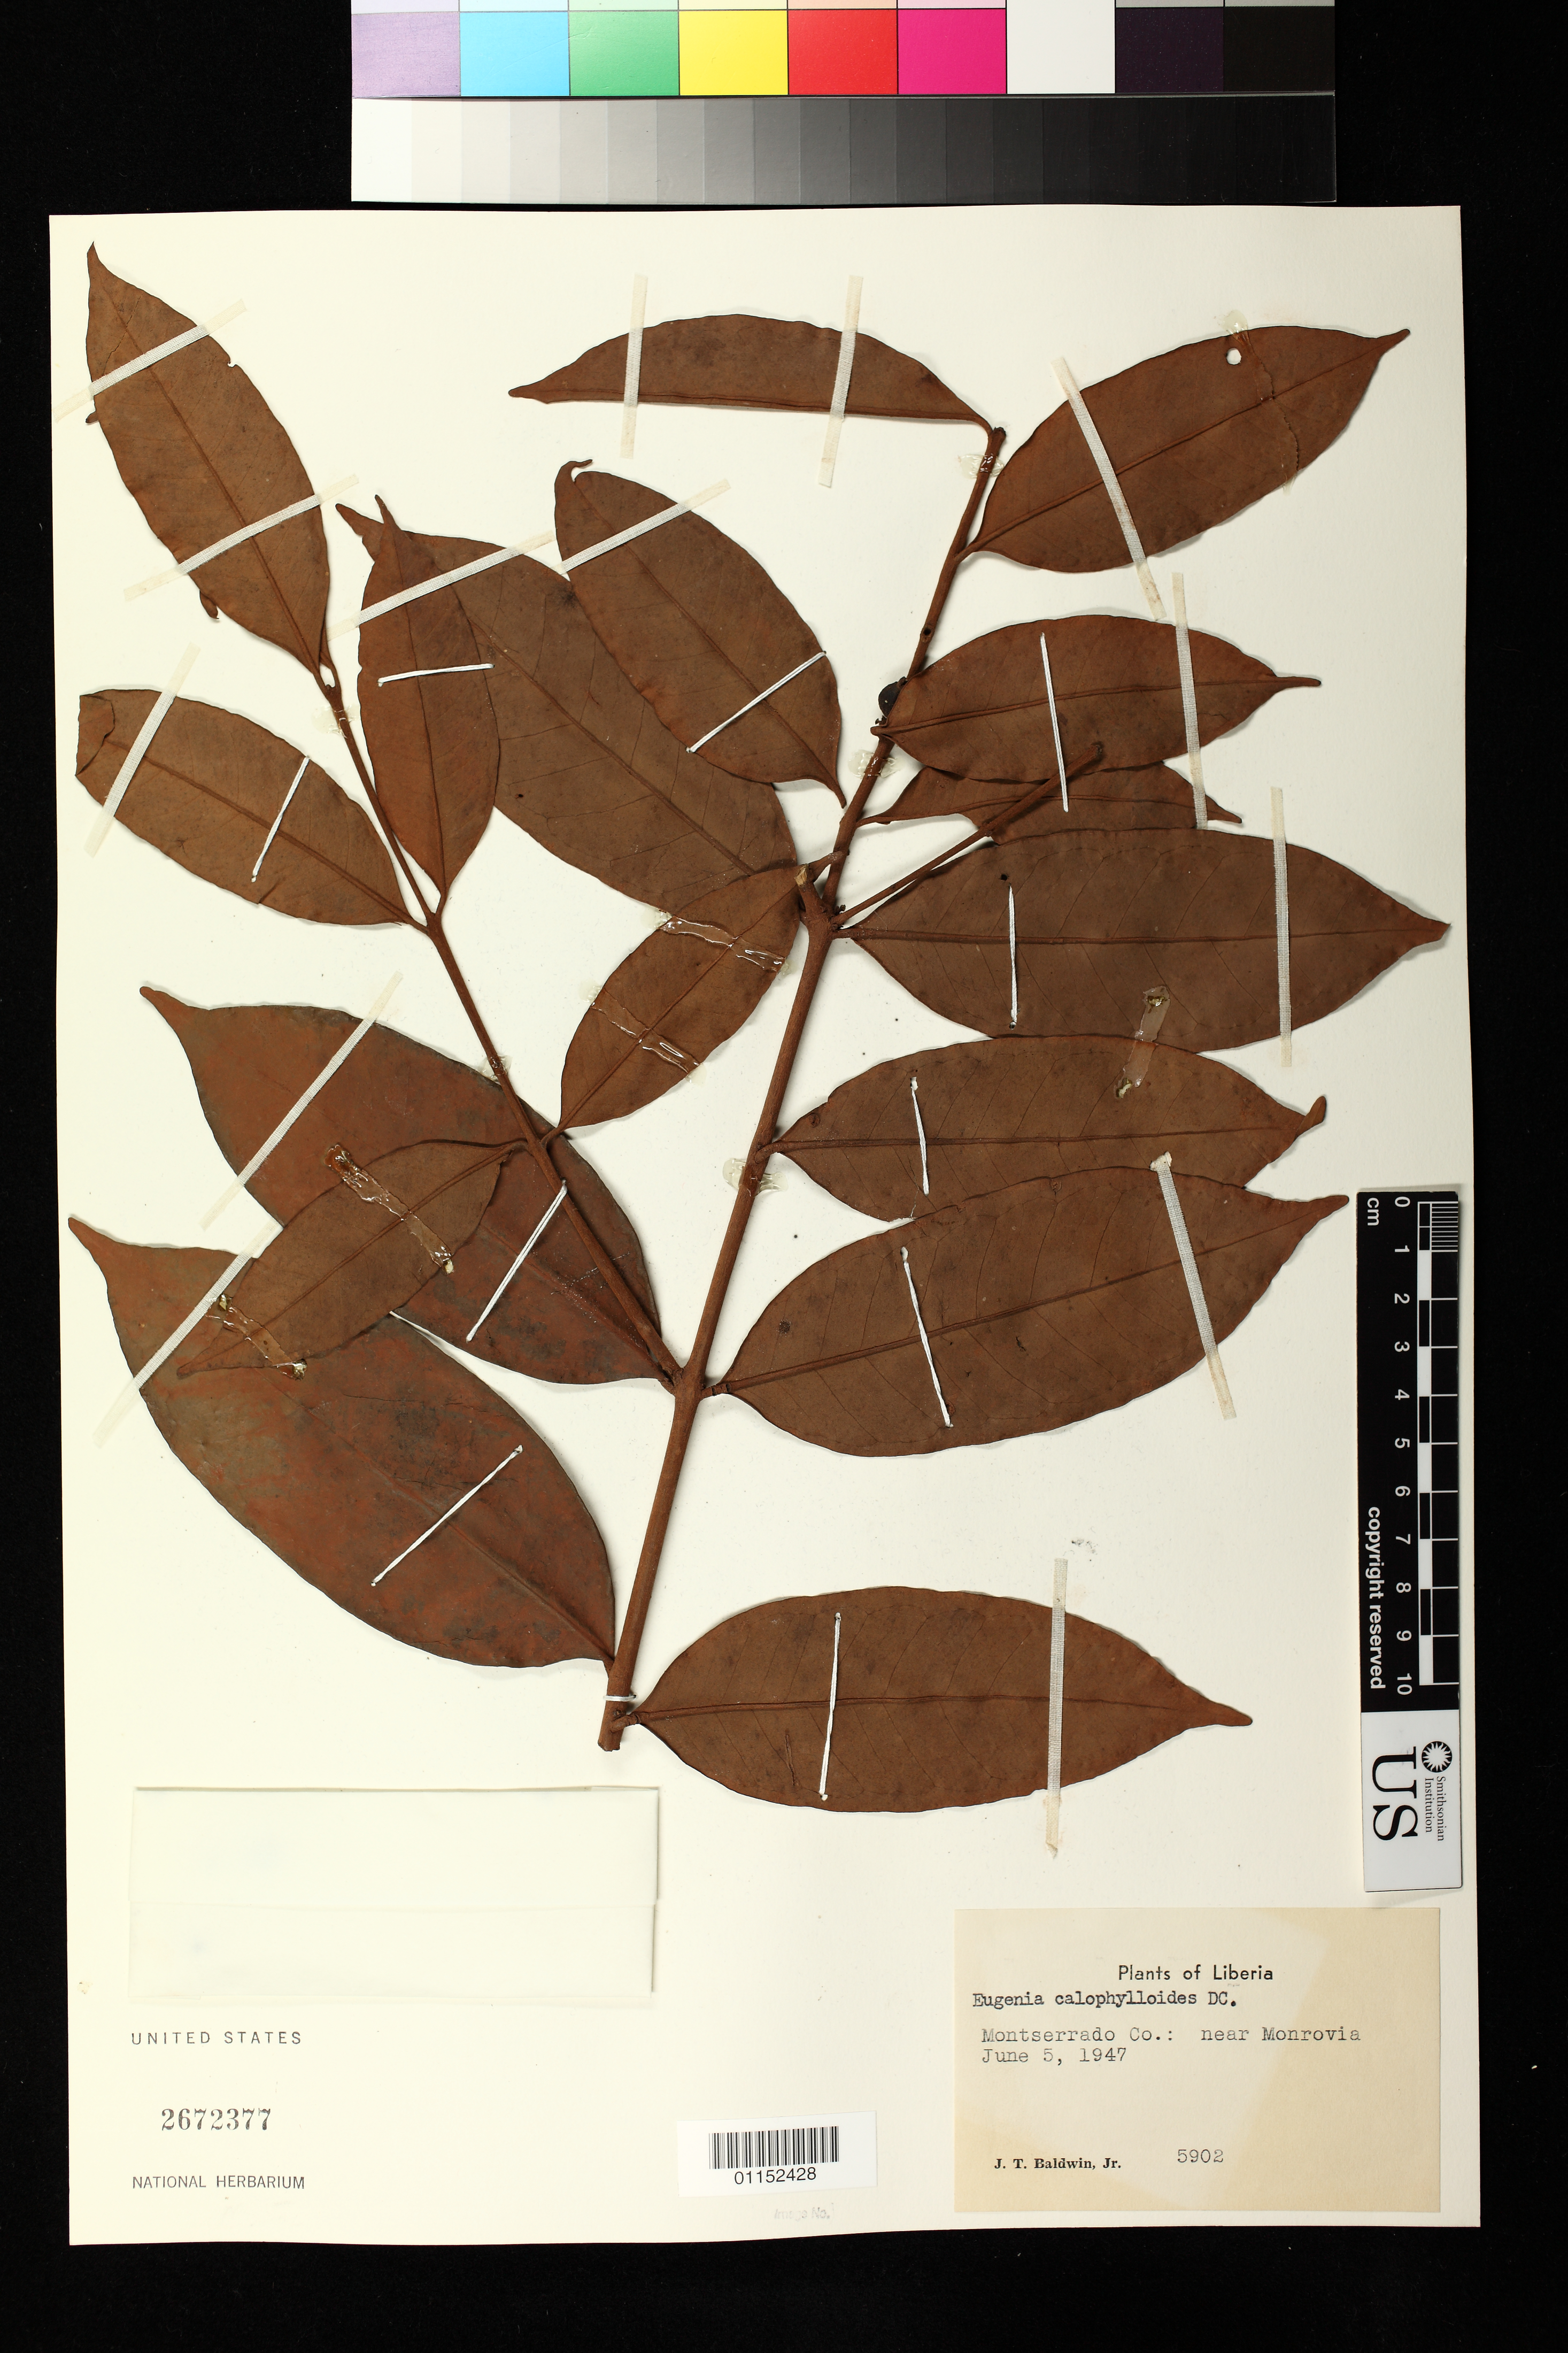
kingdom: Plantae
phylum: Tracheophyta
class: Magnoliopsida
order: Myrtales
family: Myrtaceae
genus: Eugenia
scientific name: Eugenia calophylloides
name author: DC.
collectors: J. T. Baldwin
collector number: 5902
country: Liberia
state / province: Montserrado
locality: Near Monrovia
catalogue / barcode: US 2672377